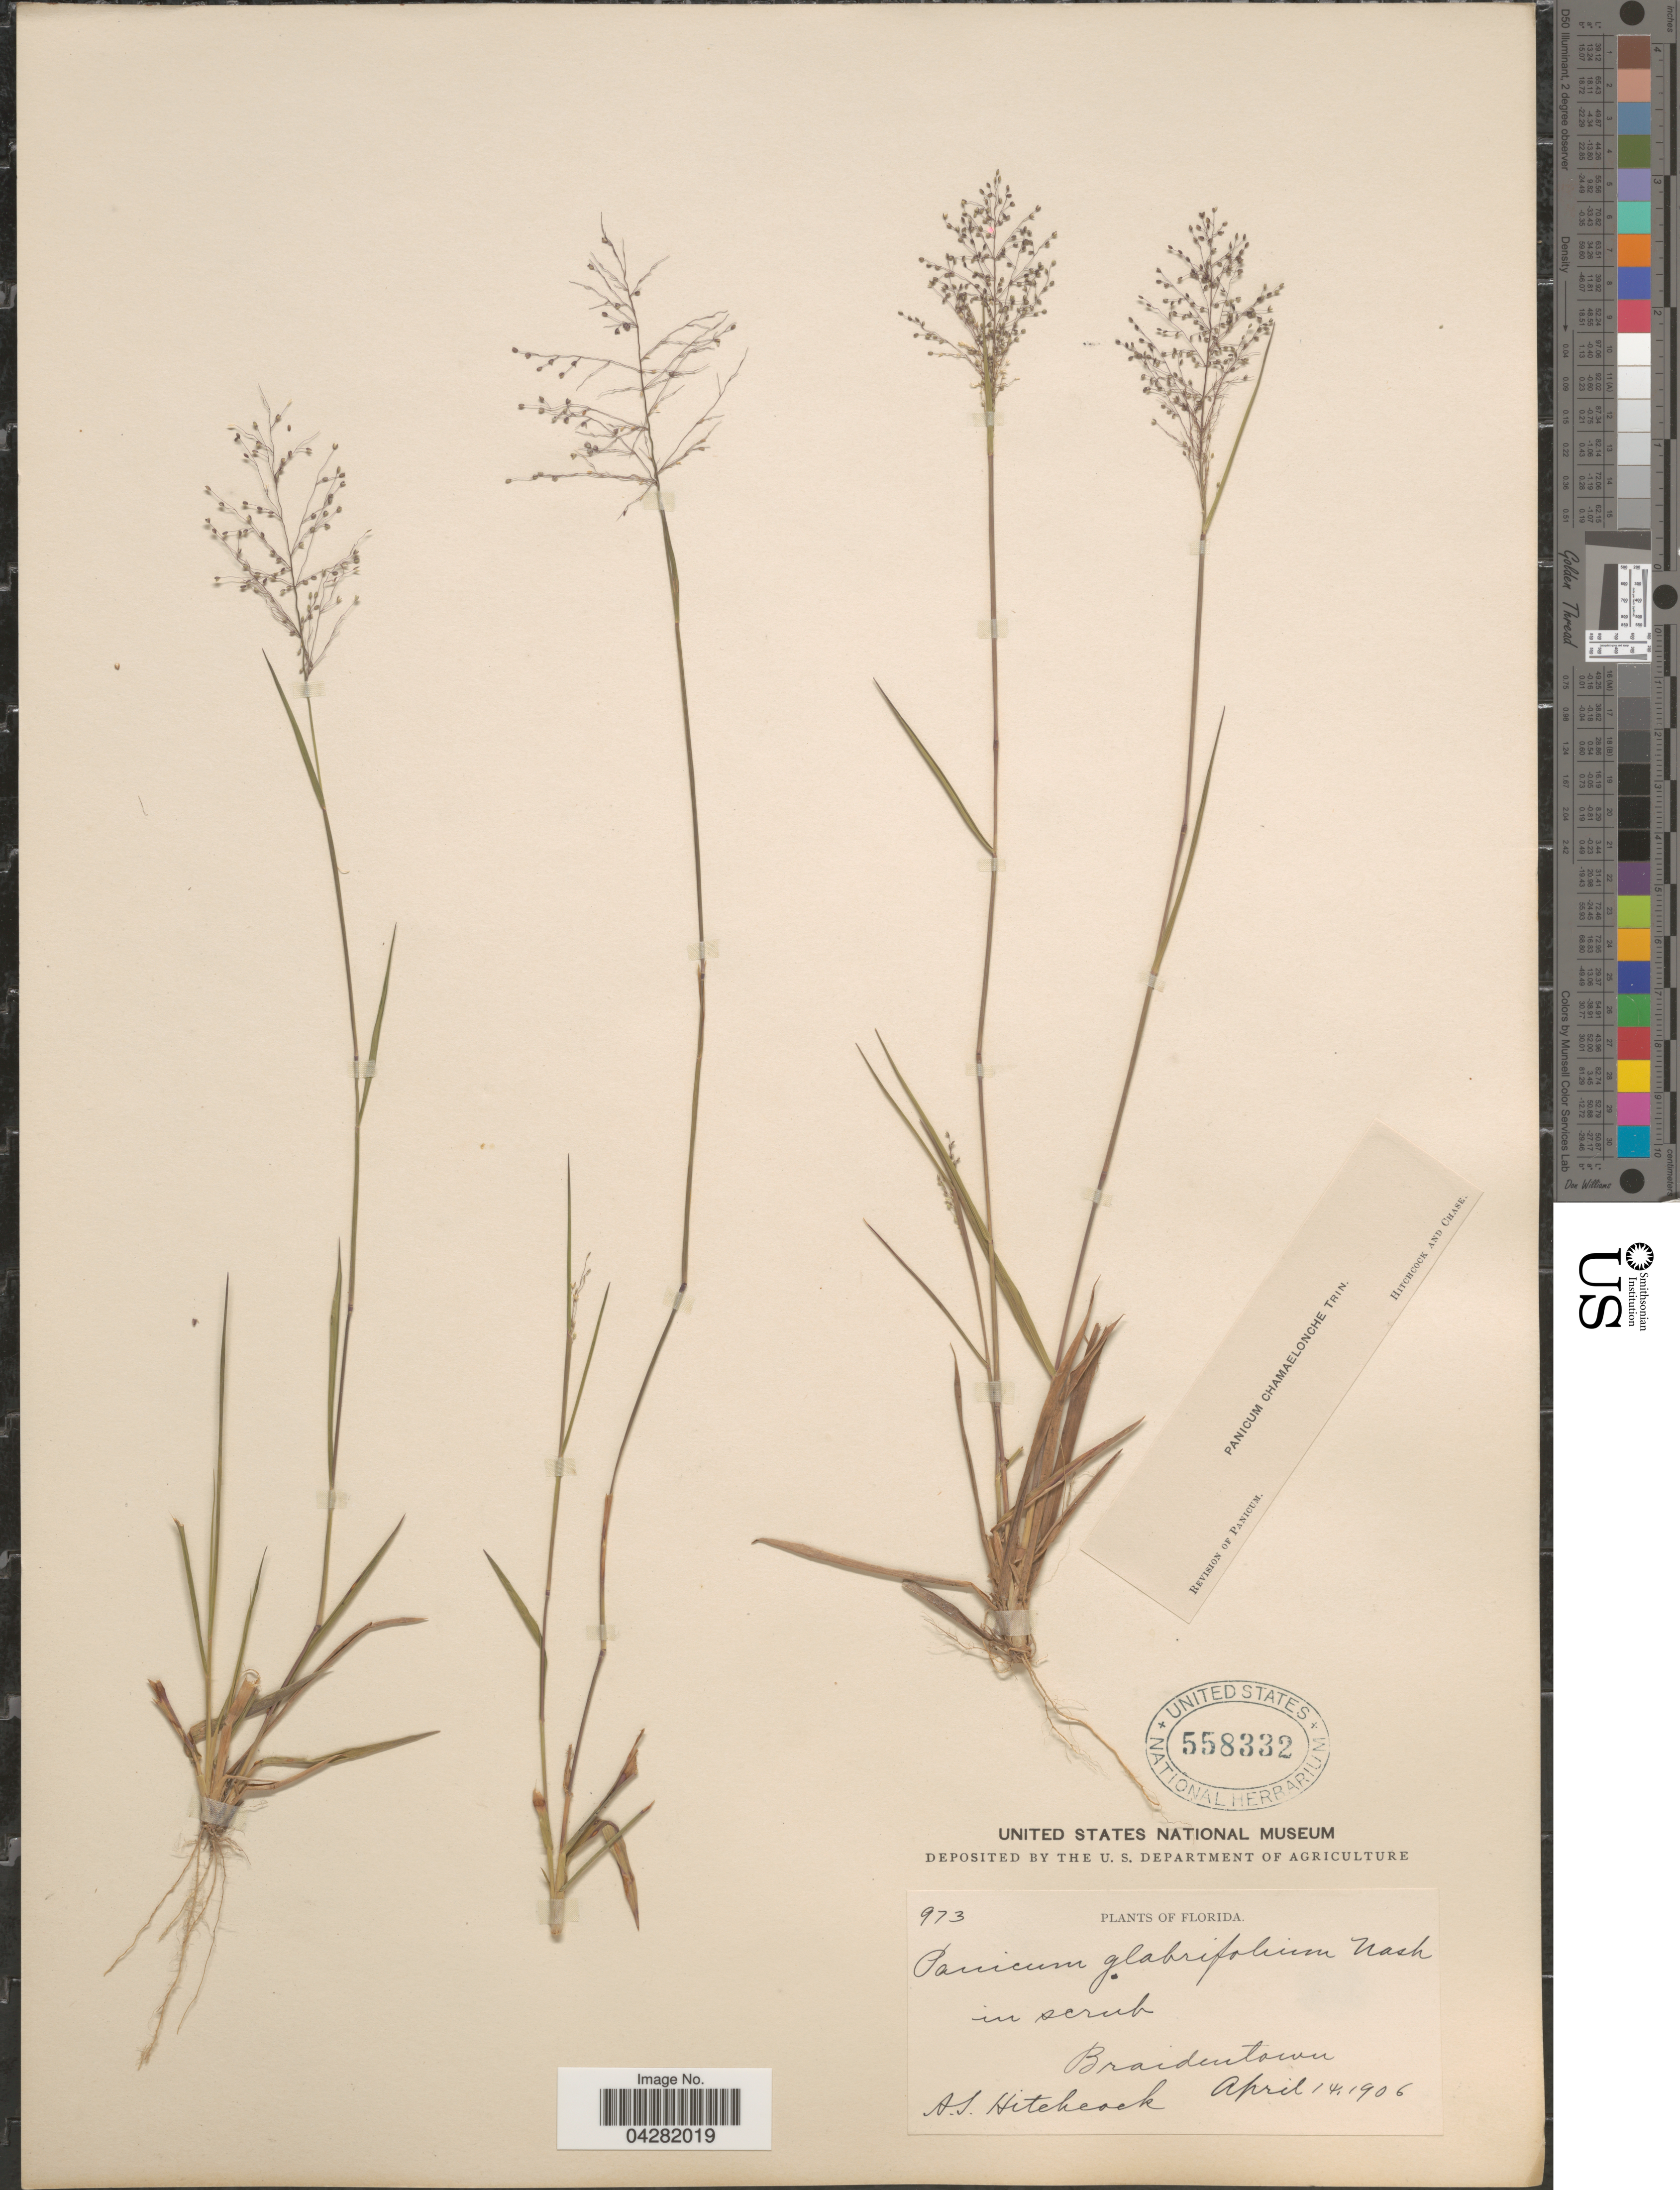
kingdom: Plantae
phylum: Tracheophyta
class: Liliopsida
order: Poales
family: Poaceae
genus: Dichanthelium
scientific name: Dichanthelium ensifolium var. ensifolium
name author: (Baldwin ex Elliot) Gould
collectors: A. S. Hitchcock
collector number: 973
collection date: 1906-04-14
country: United States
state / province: Florida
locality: Braidentown.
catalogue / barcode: US 558332